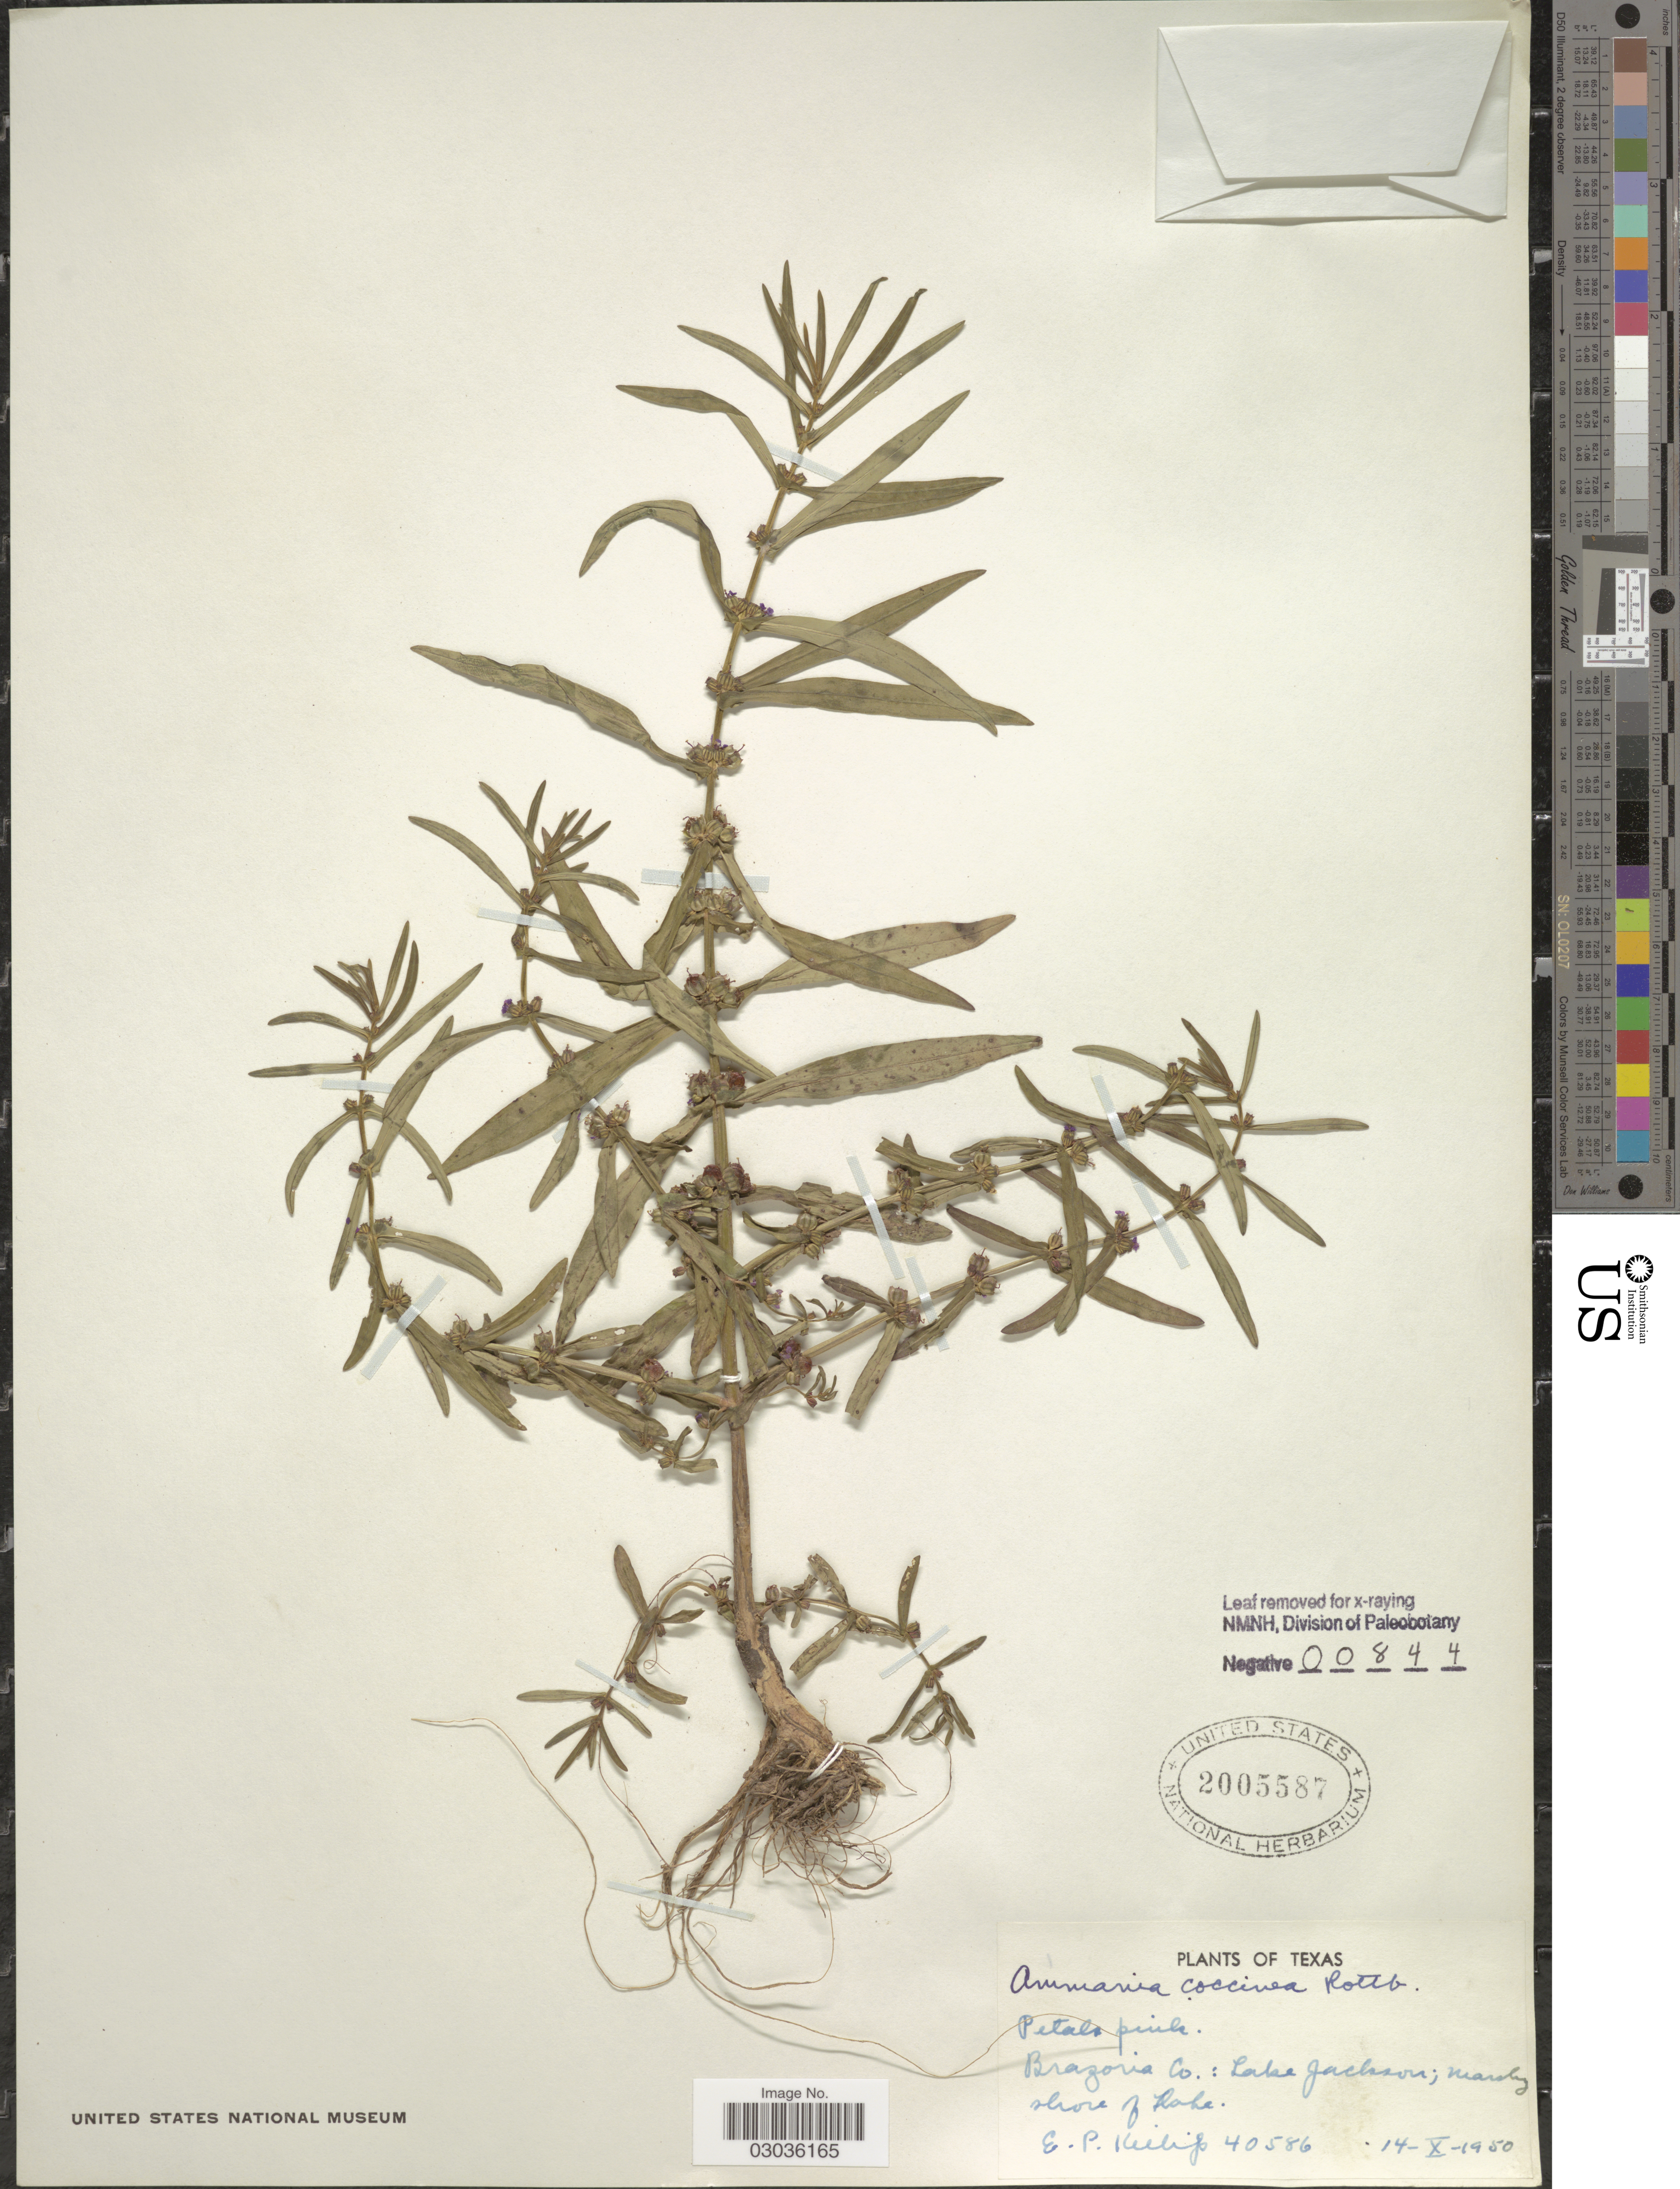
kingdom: Plantae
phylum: Tracheophyta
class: Magnoliopsida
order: Myrtales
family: Lythraceae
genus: Ammannia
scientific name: Ammannia coccinea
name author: Rottb.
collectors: E. P. Killip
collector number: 40586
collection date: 1950-10-14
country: United States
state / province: Texas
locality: Brazoria Co.: Lake Jackson.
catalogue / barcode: US 2005587